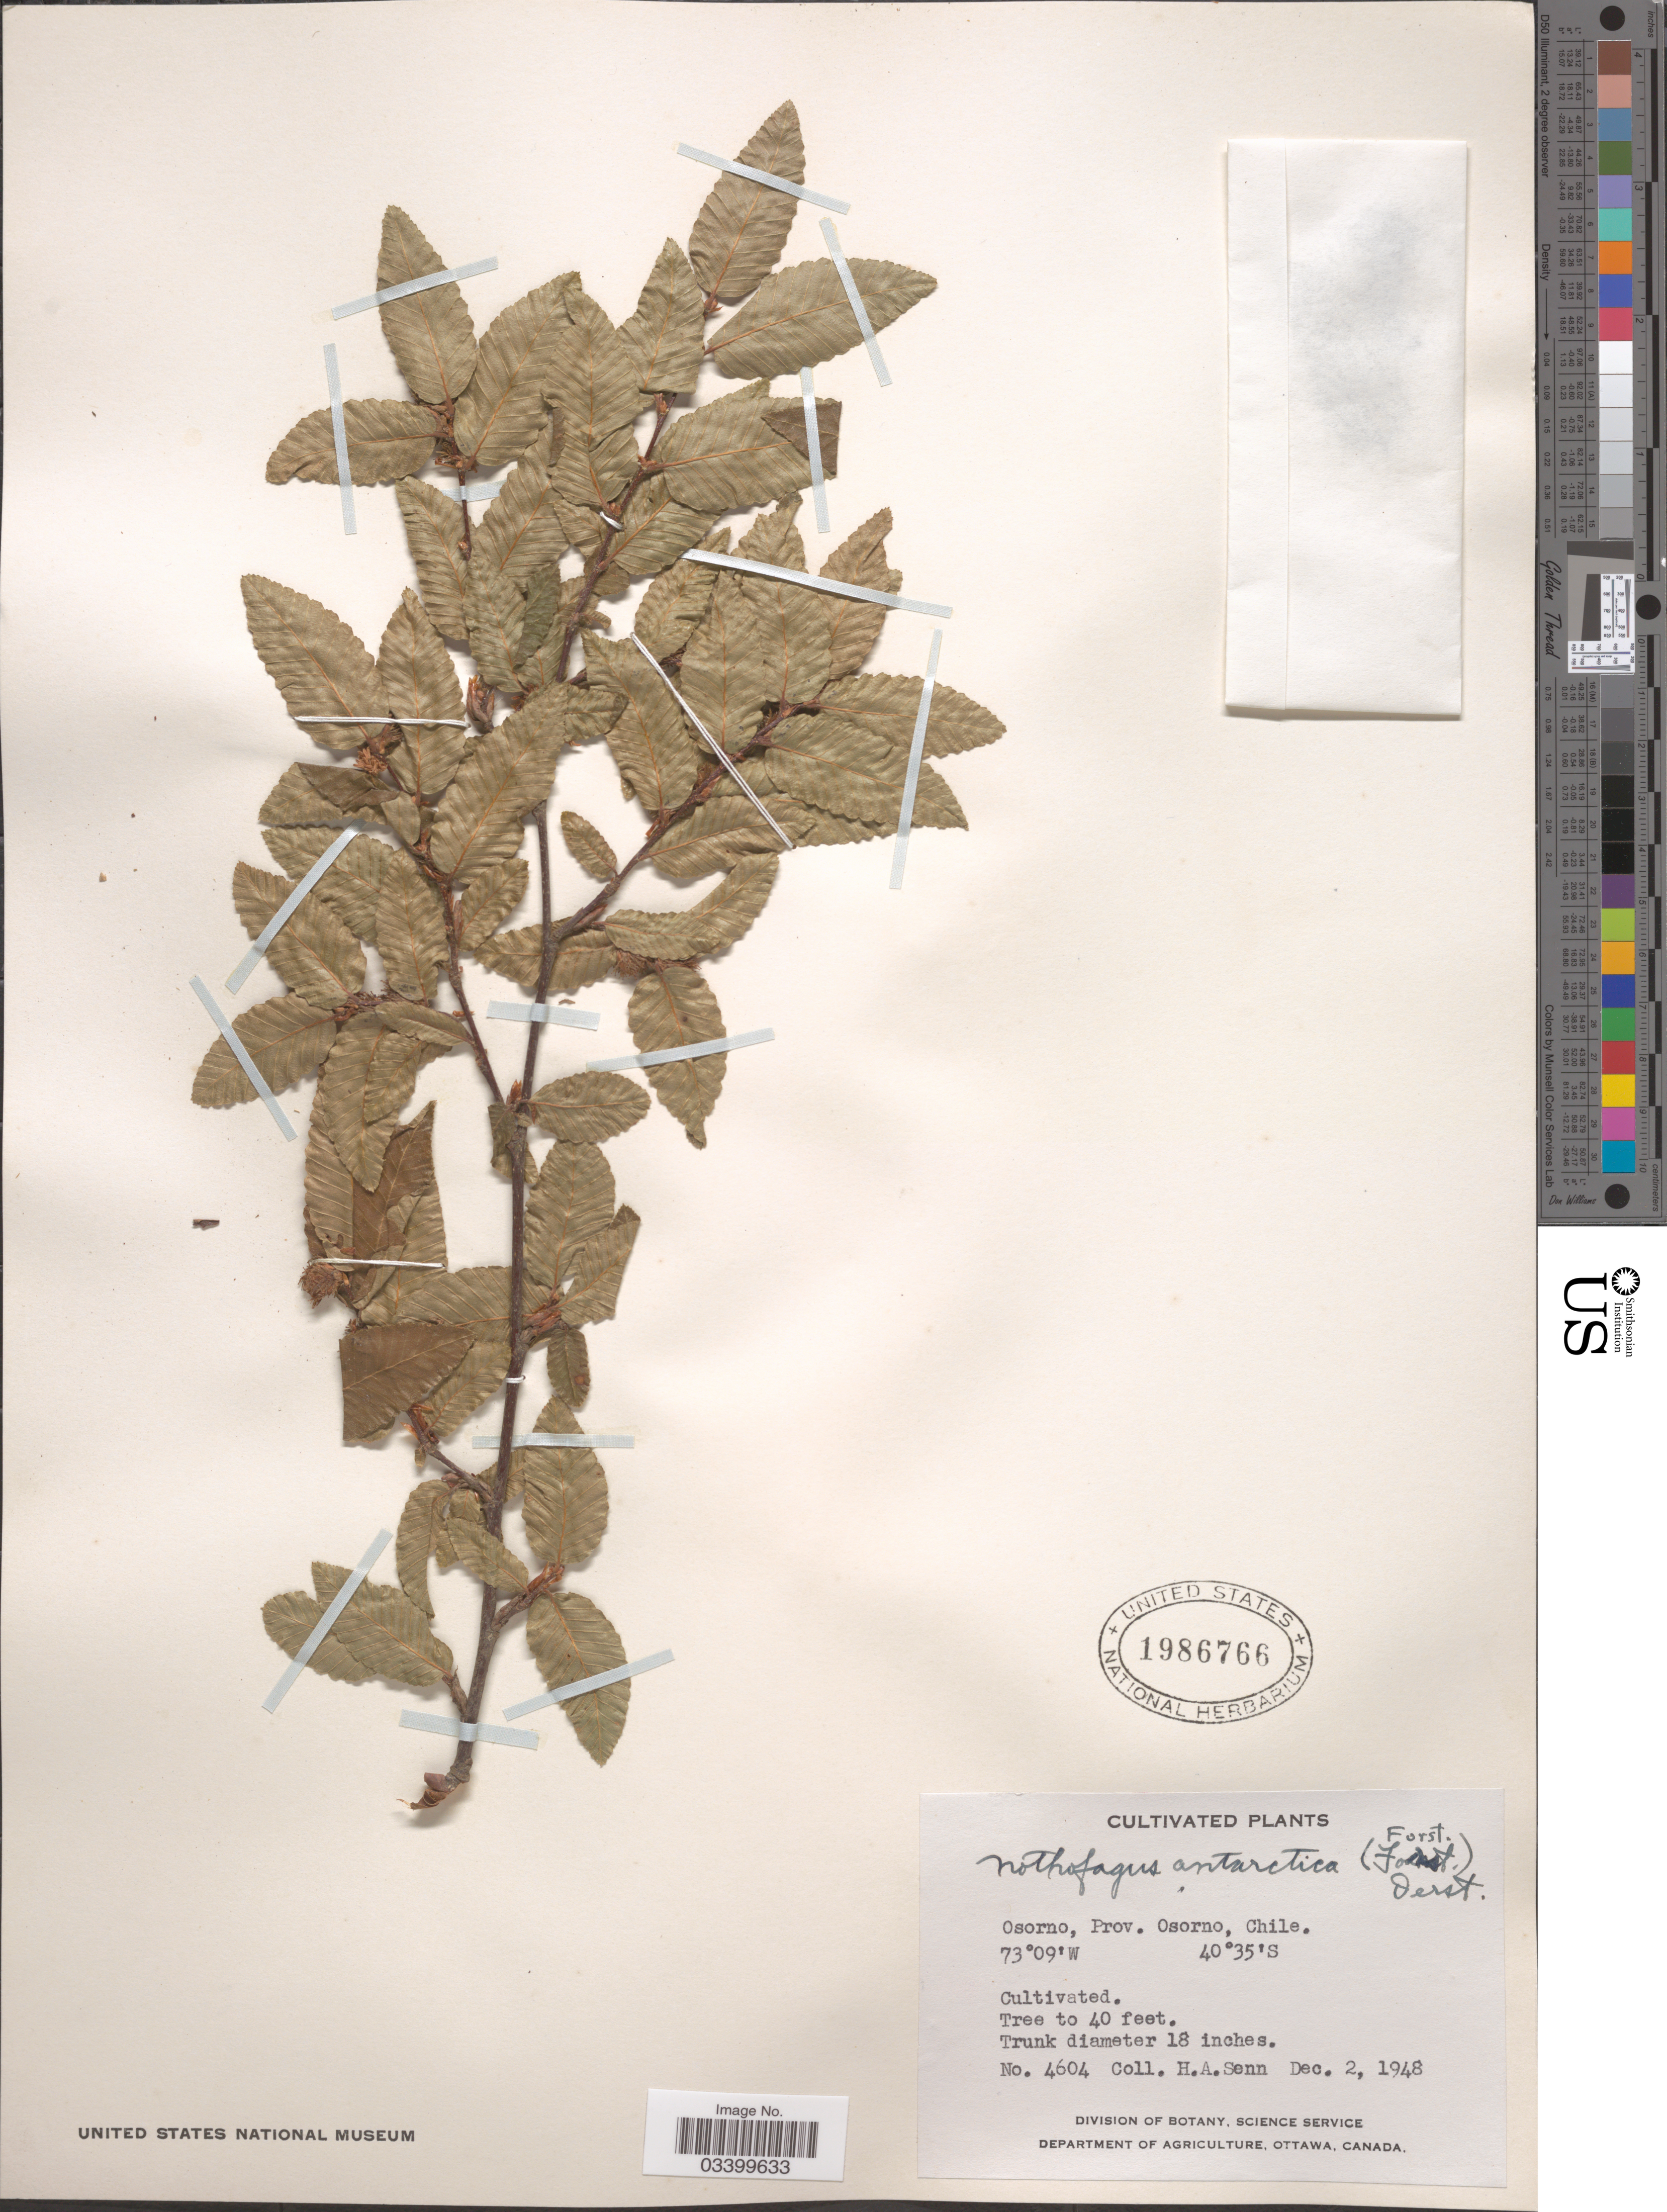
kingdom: Plantae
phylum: Tracheophyta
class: Magnoliopsida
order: Fagales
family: Nothofagaceae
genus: Nothofagus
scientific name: Nothofagus antarctica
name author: (G. Forst.) Oerst.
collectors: H. Senn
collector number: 4604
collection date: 1948-12-02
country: Chile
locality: Osorno, Prov. Osorno.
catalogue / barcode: US 1986766